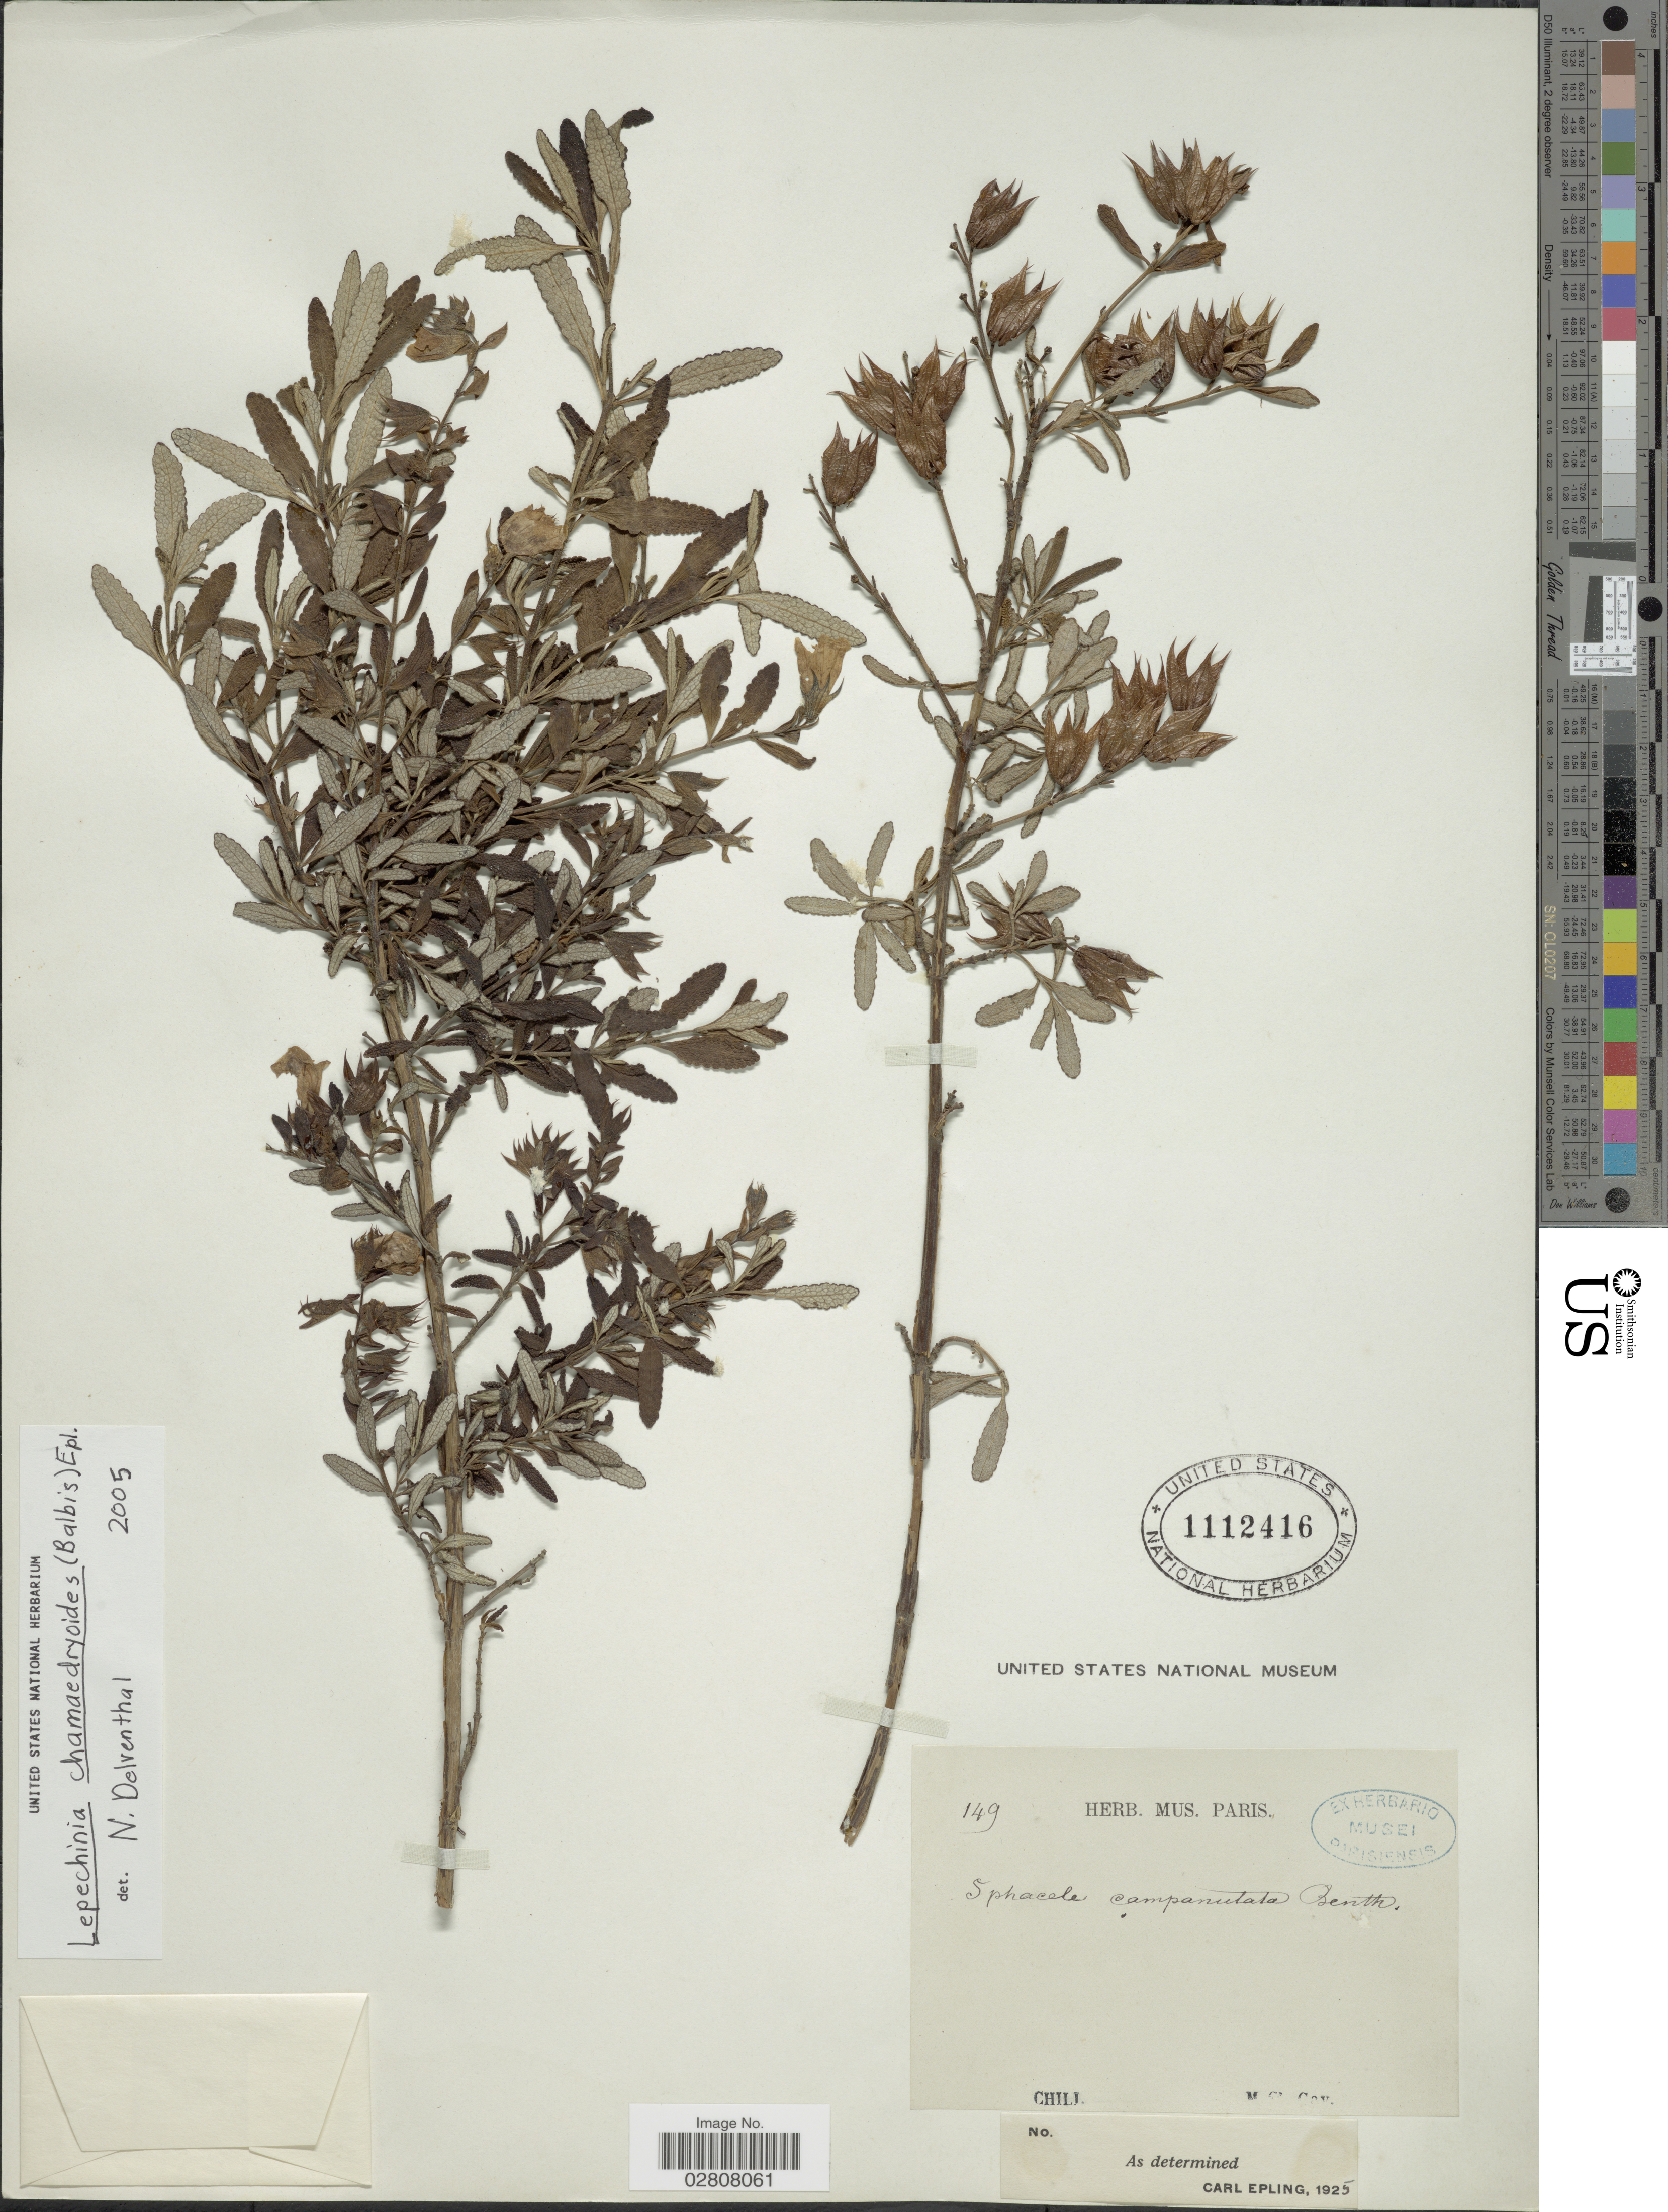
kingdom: Plantae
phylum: Tracheophyta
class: Magnoliopsida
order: Lamiales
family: Lamiaceae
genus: Lepechinia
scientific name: Lepechinia chamaedryoides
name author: (Balb.) Epling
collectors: M. Gay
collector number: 149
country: Chile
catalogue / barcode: US 1112416